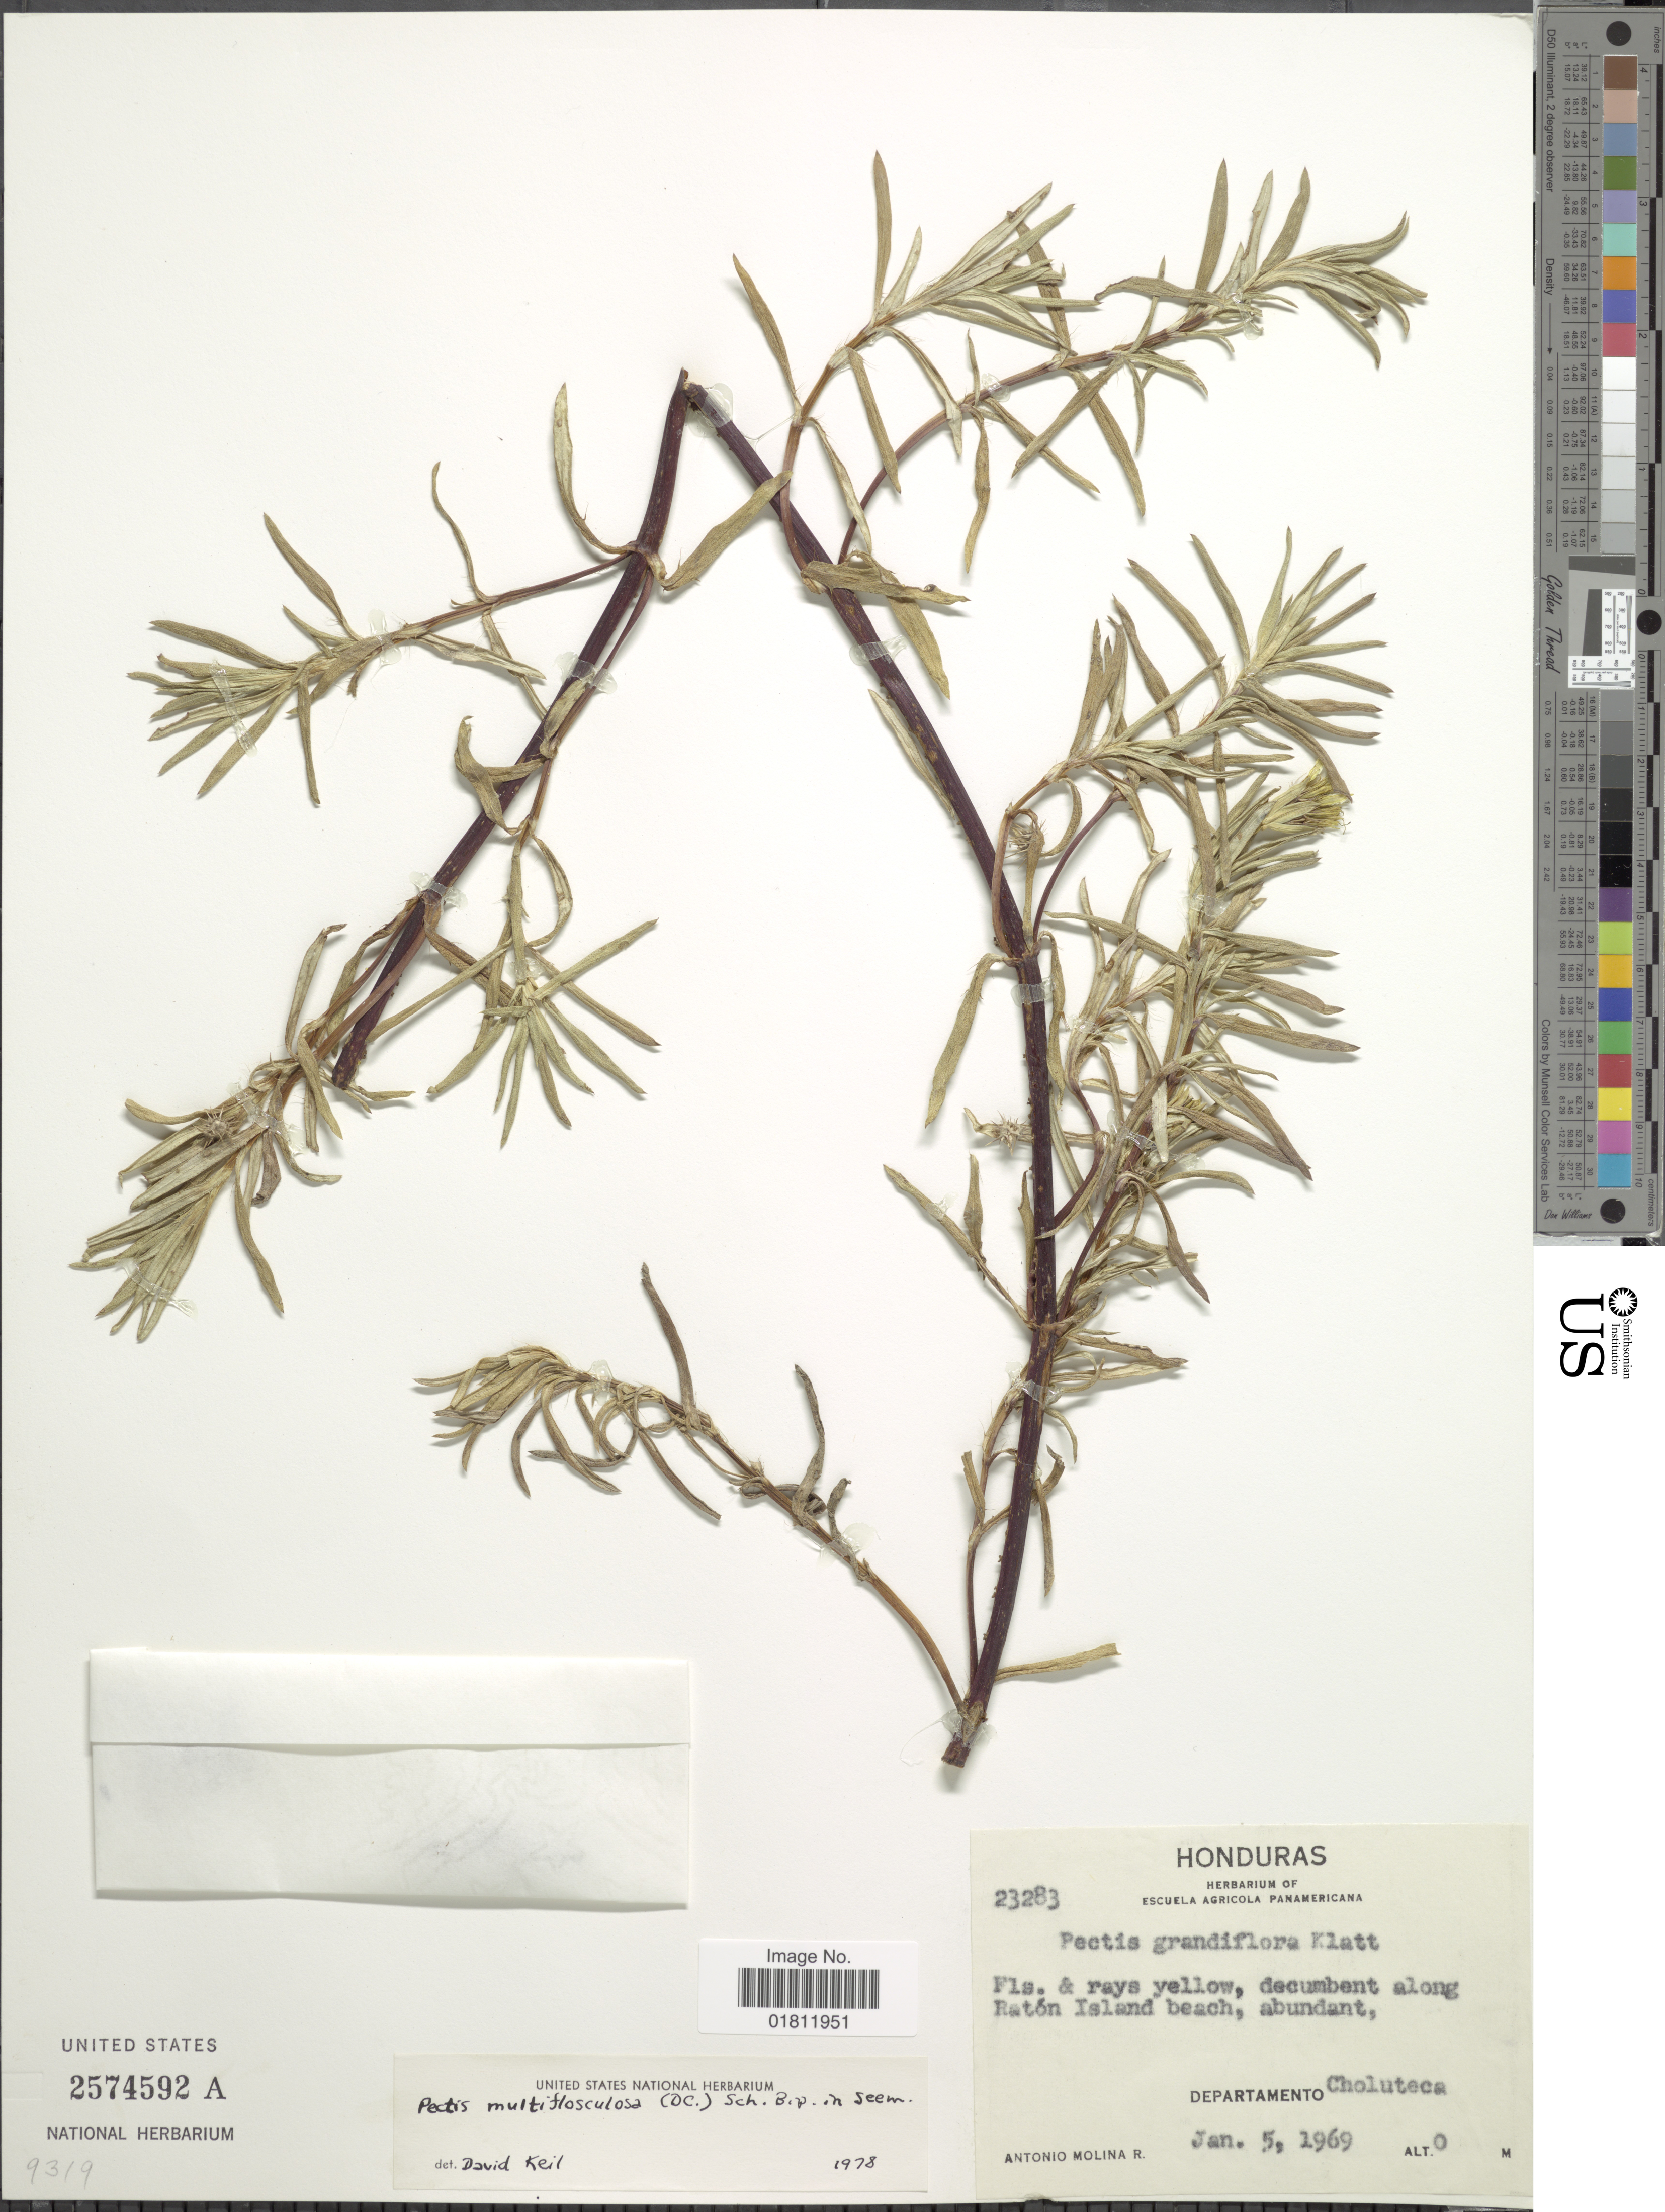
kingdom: Plantae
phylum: Tracheophyta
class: Magnoliopsida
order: Asterales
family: Asteraceae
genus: Pectis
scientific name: Pectis multiflosculosa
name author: (DC.) Sch. Bip.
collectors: A. Molina R.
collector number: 23283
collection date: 1969-01-05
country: Honduras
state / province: Choluteca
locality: Decumbent along Raton Island beach. Departemento Cholucteca.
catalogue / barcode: US 2574592A